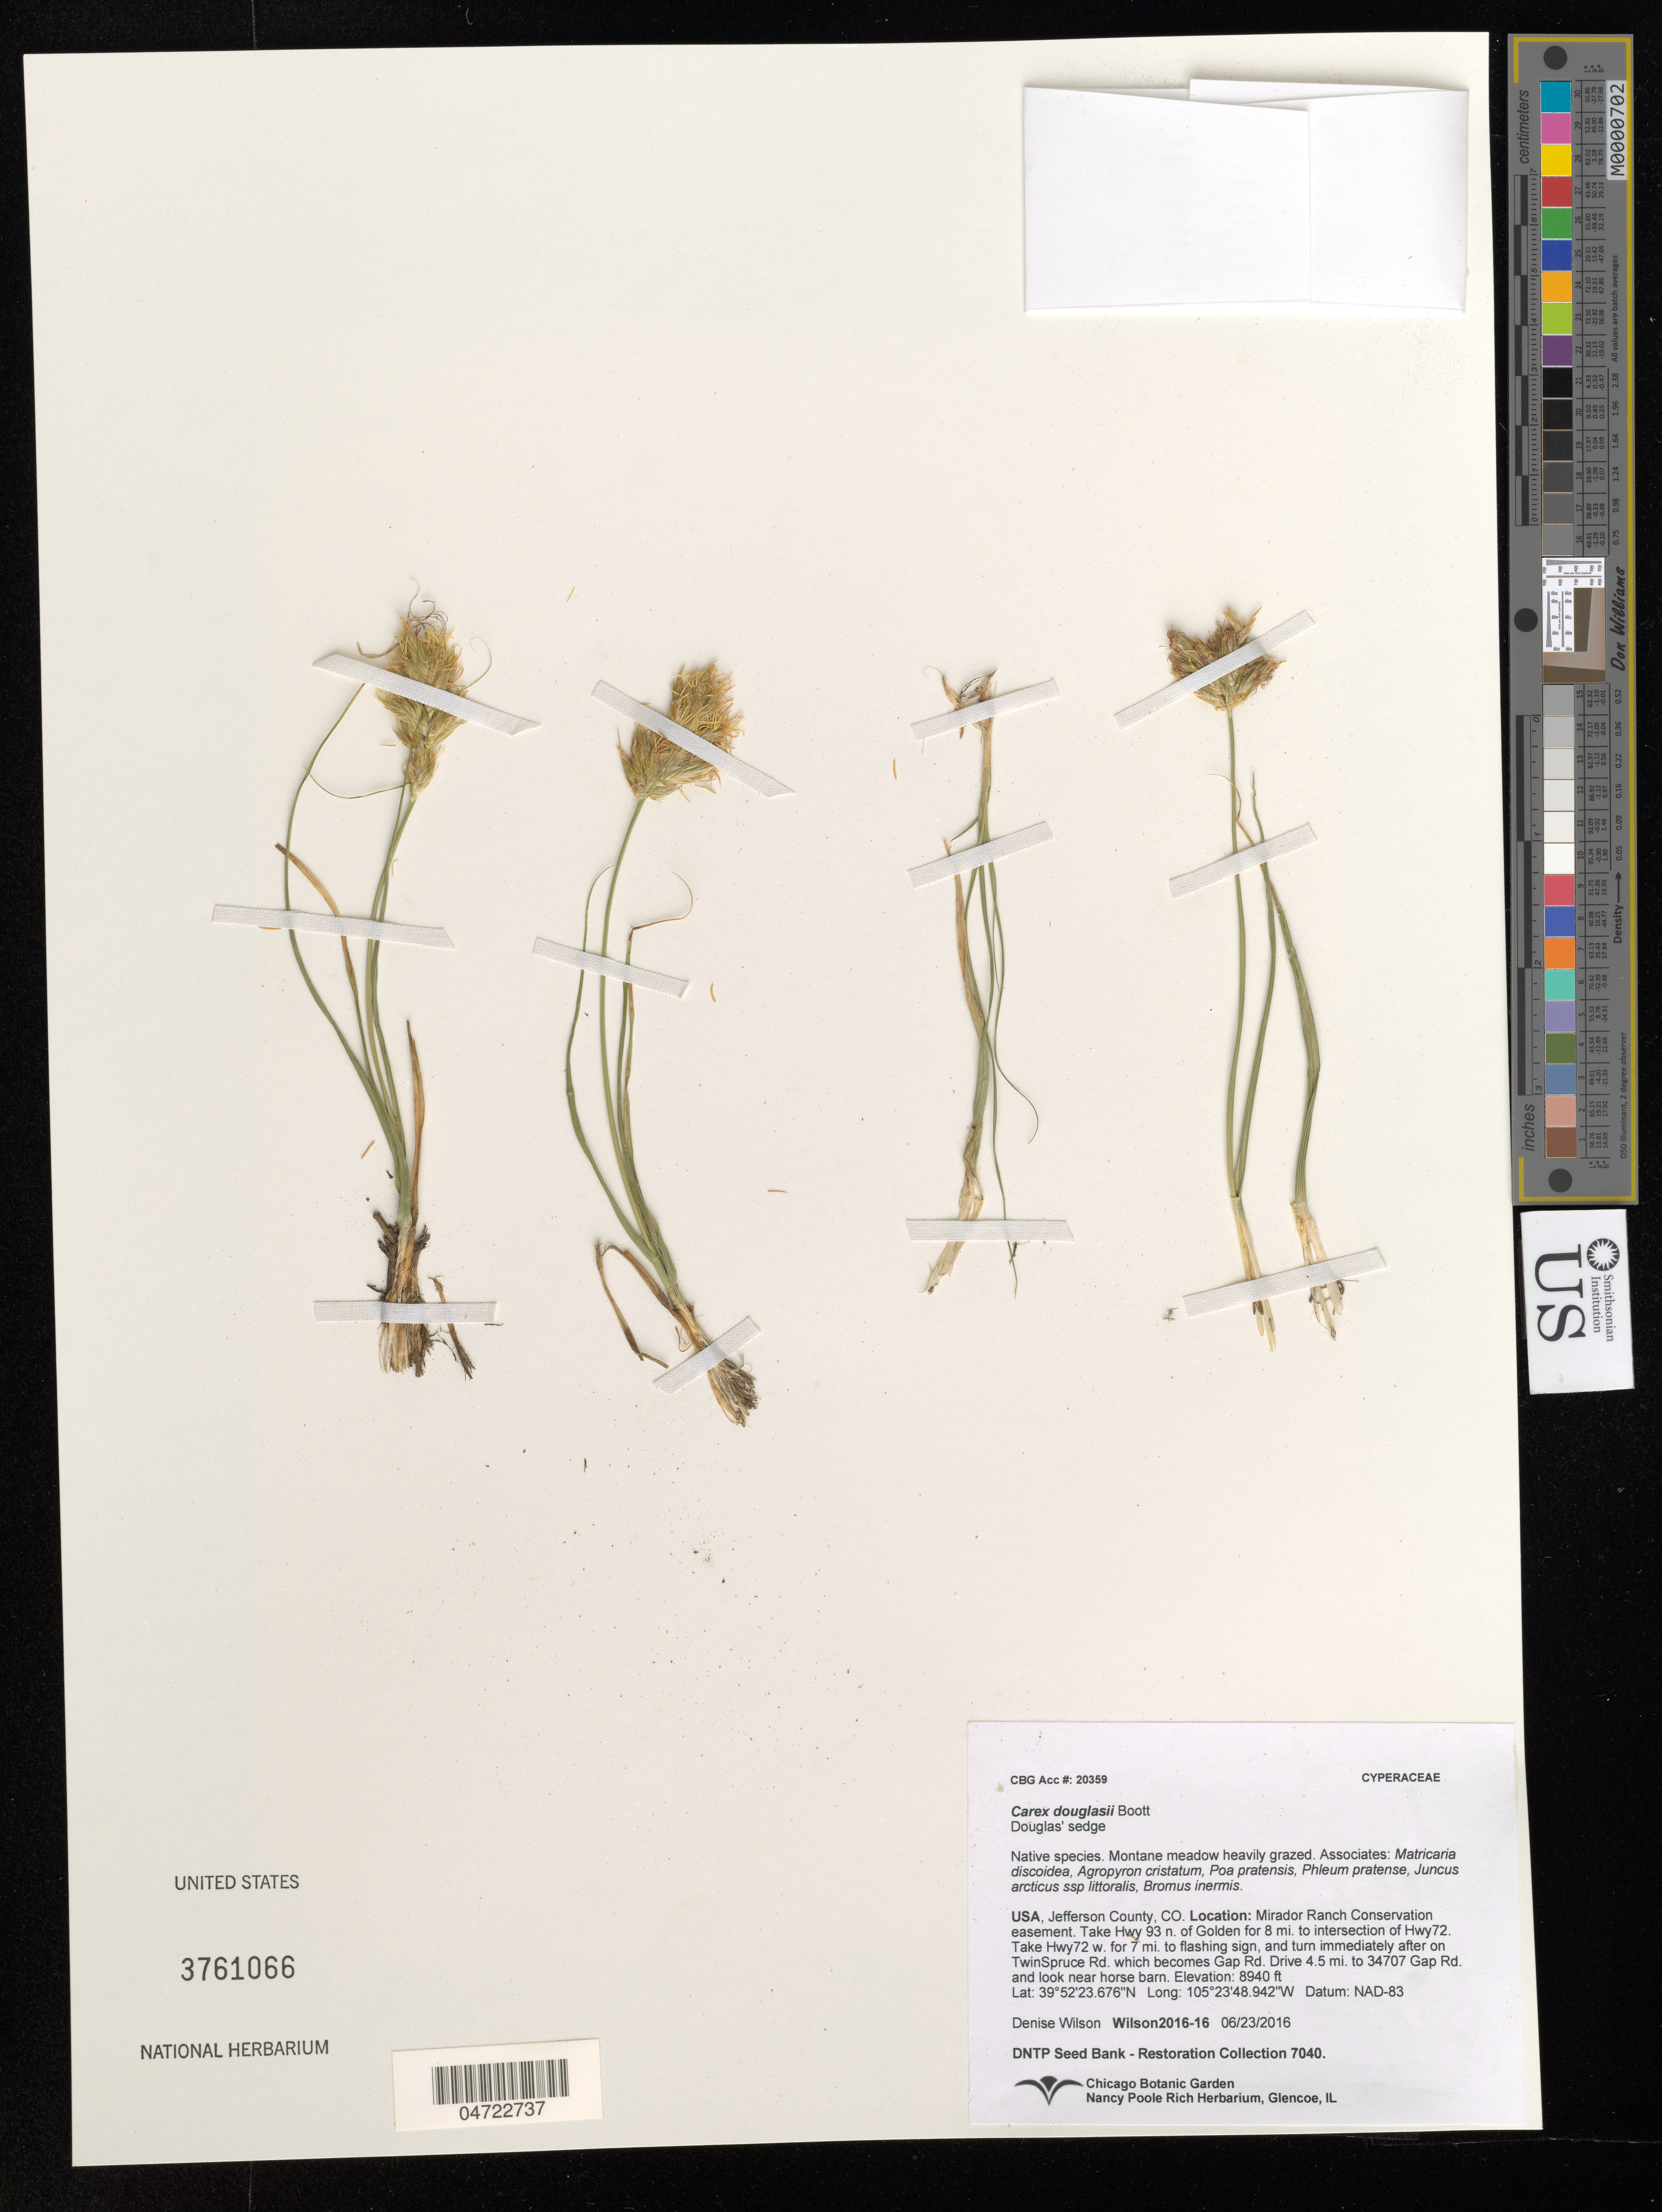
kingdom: Plantae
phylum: Tracheophyta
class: Liliopsida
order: Poales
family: Cyperaceae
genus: Carex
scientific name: Carex douglasii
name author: Boott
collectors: D. Wilson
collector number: Wilson2016-16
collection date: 2016-06-23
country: United States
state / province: Colorado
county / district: Jefferson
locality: Jefferson County. Mirador Ranch Conservation easement. Take Hwy 93 n. of Golden for 8 mi. to intersection of Hwy72. Take Hwy72 w. for 7 mi. to flashing sign, and turn immediately after on TwinSpruce Rd. which becomes Gap Rd. Drive 4.5 mi. to 34707 Gap Rd. and look near horse barn.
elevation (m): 2725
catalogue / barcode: US 3761066